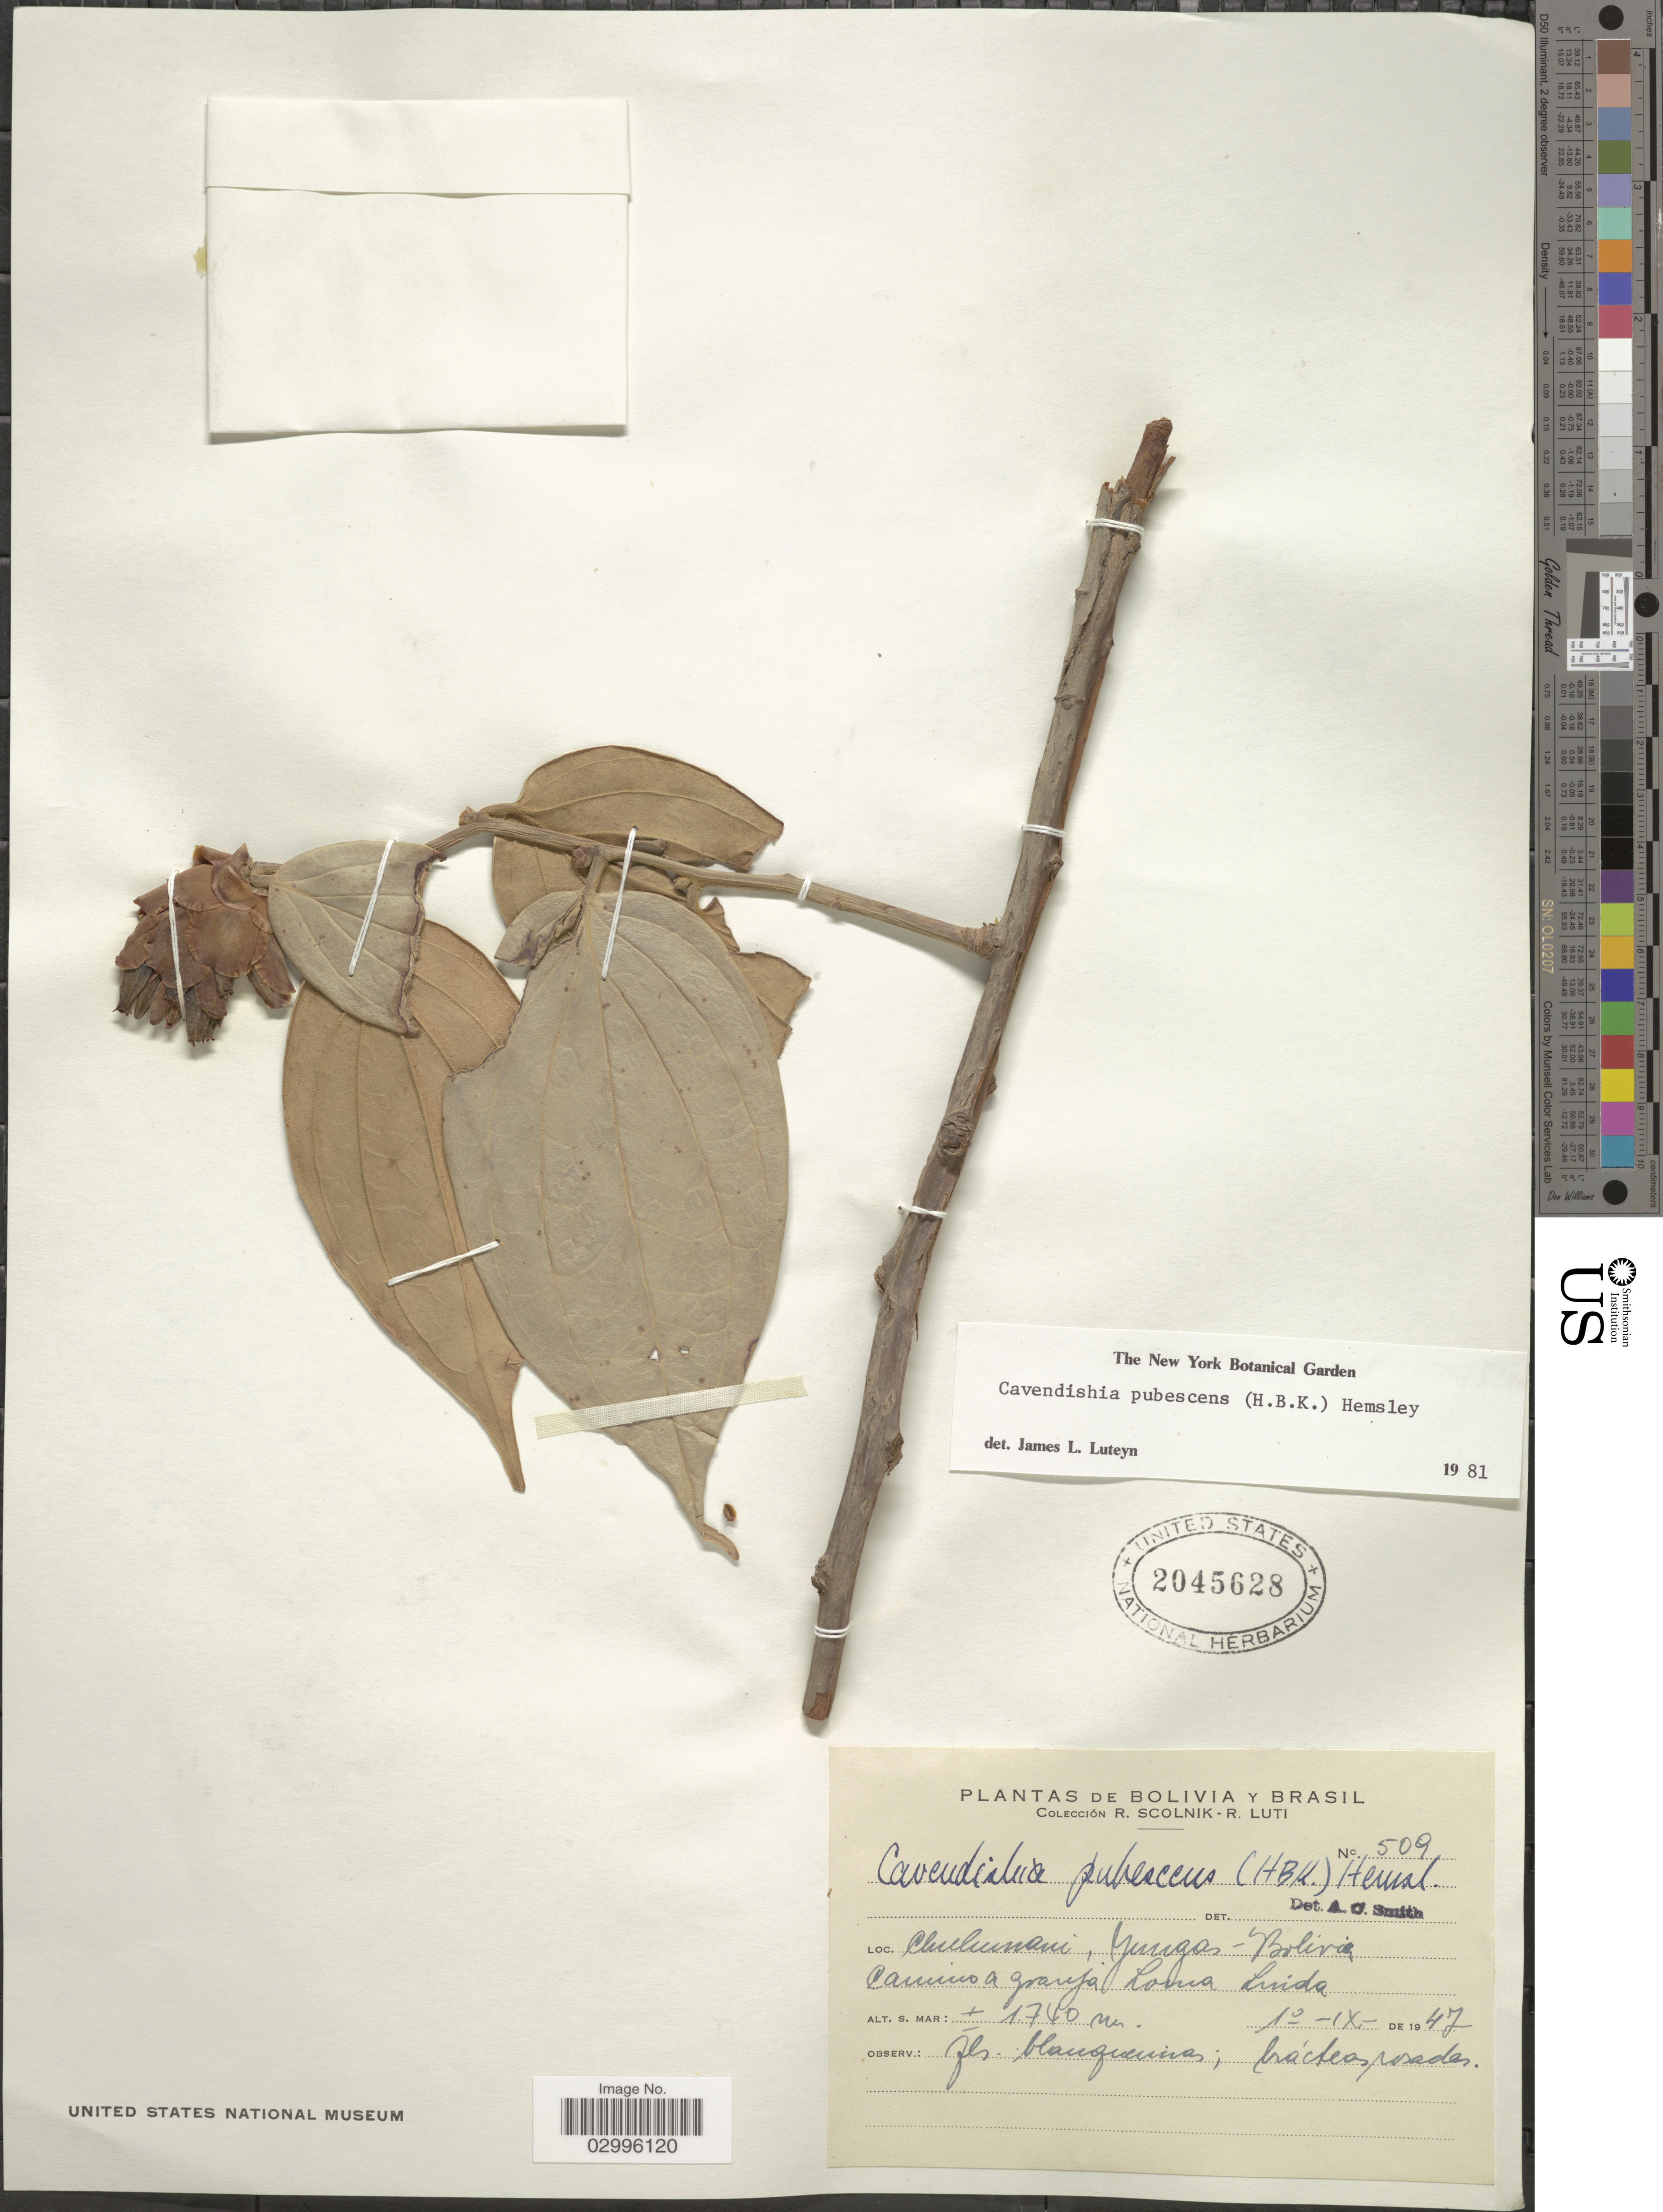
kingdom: Plantae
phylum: Tracheophyta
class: Magnoliopsida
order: Ericales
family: Ericaceae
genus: Cavendishia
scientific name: Cavendishia pubescens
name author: (Kunth) Hemsl.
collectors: R. Scolnik & R. Luti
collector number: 509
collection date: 1947-09-10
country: Bolivia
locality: Chulumani, Yungas. Camino a jranja Loma Luida.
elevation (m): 1740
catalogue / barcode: US 2045628